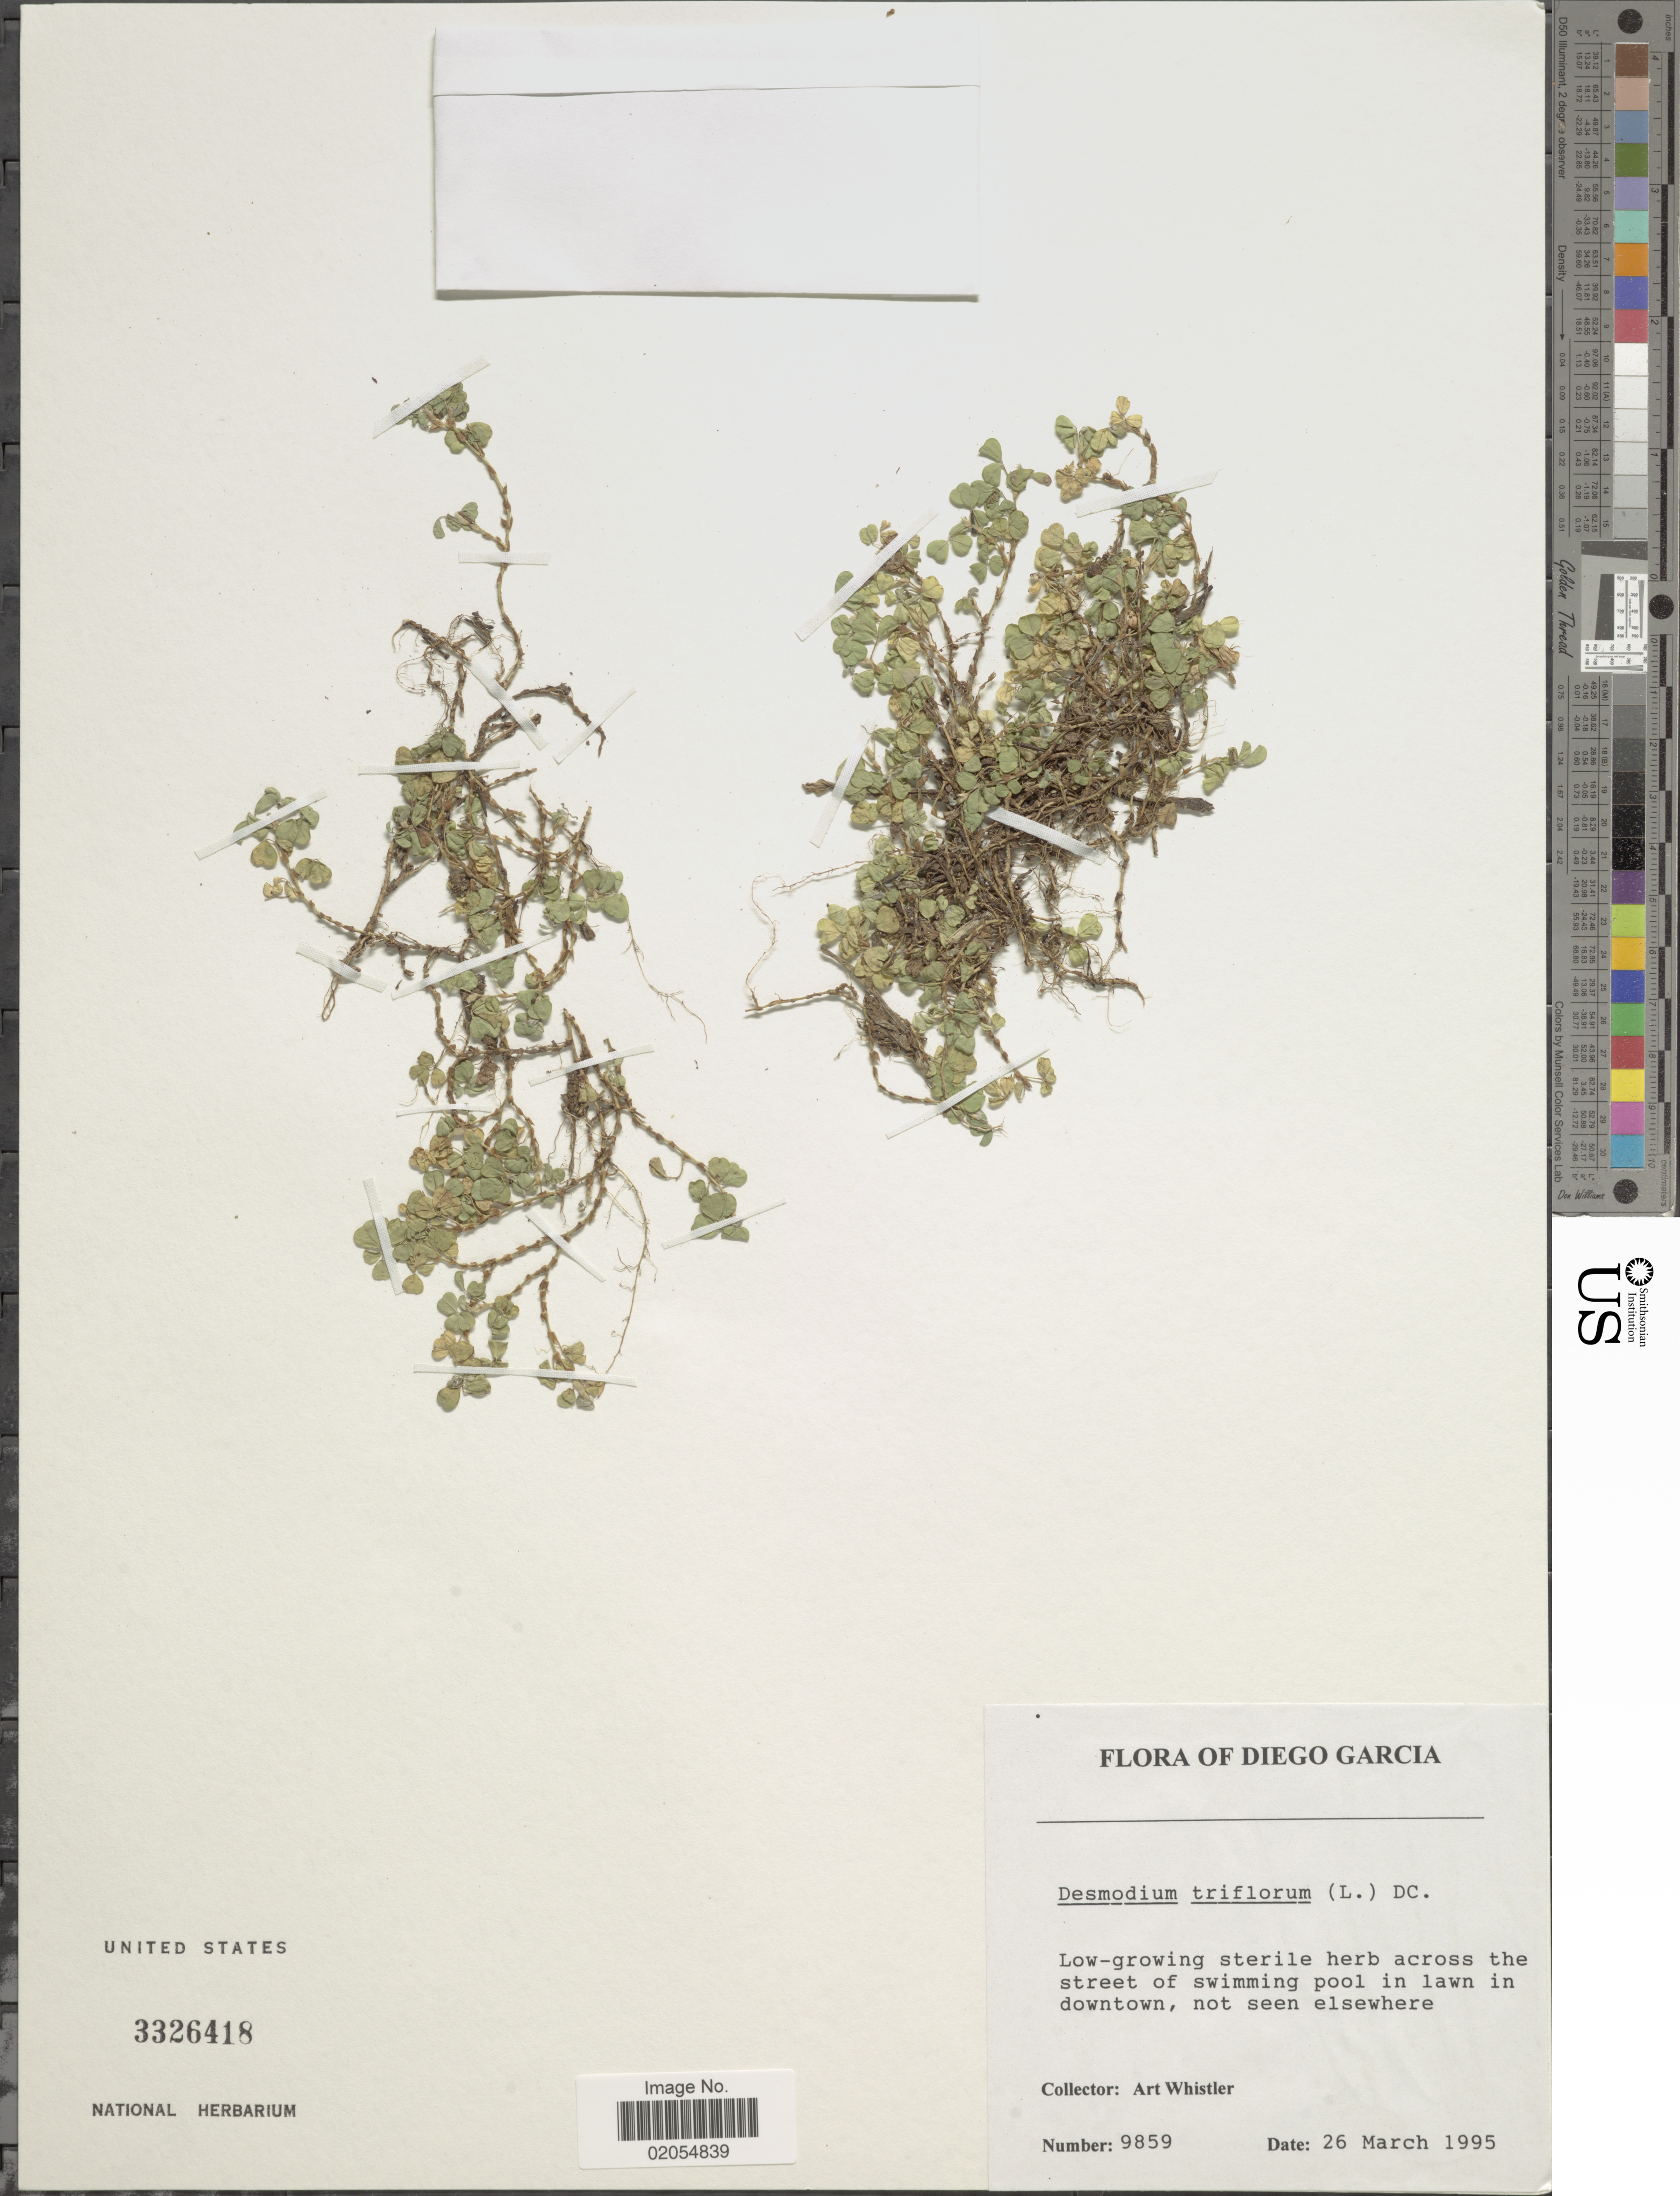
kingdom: Plantae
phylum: Tracheophyta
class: Magnoliopsida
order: Fabales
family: Fabaceae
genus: Grona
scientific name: Grona triflora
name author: (L.) H. Ohashi & K. Ohashi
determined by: Strong, Mark T., (BOT), Smithsonian Institution - National Museum of Natural History (UNITED STATES)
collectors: A. Whistler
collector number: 9859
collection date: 1995-03-26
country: British Indian Ocean Territory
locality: Diego Garcia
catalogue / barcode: US 3326418